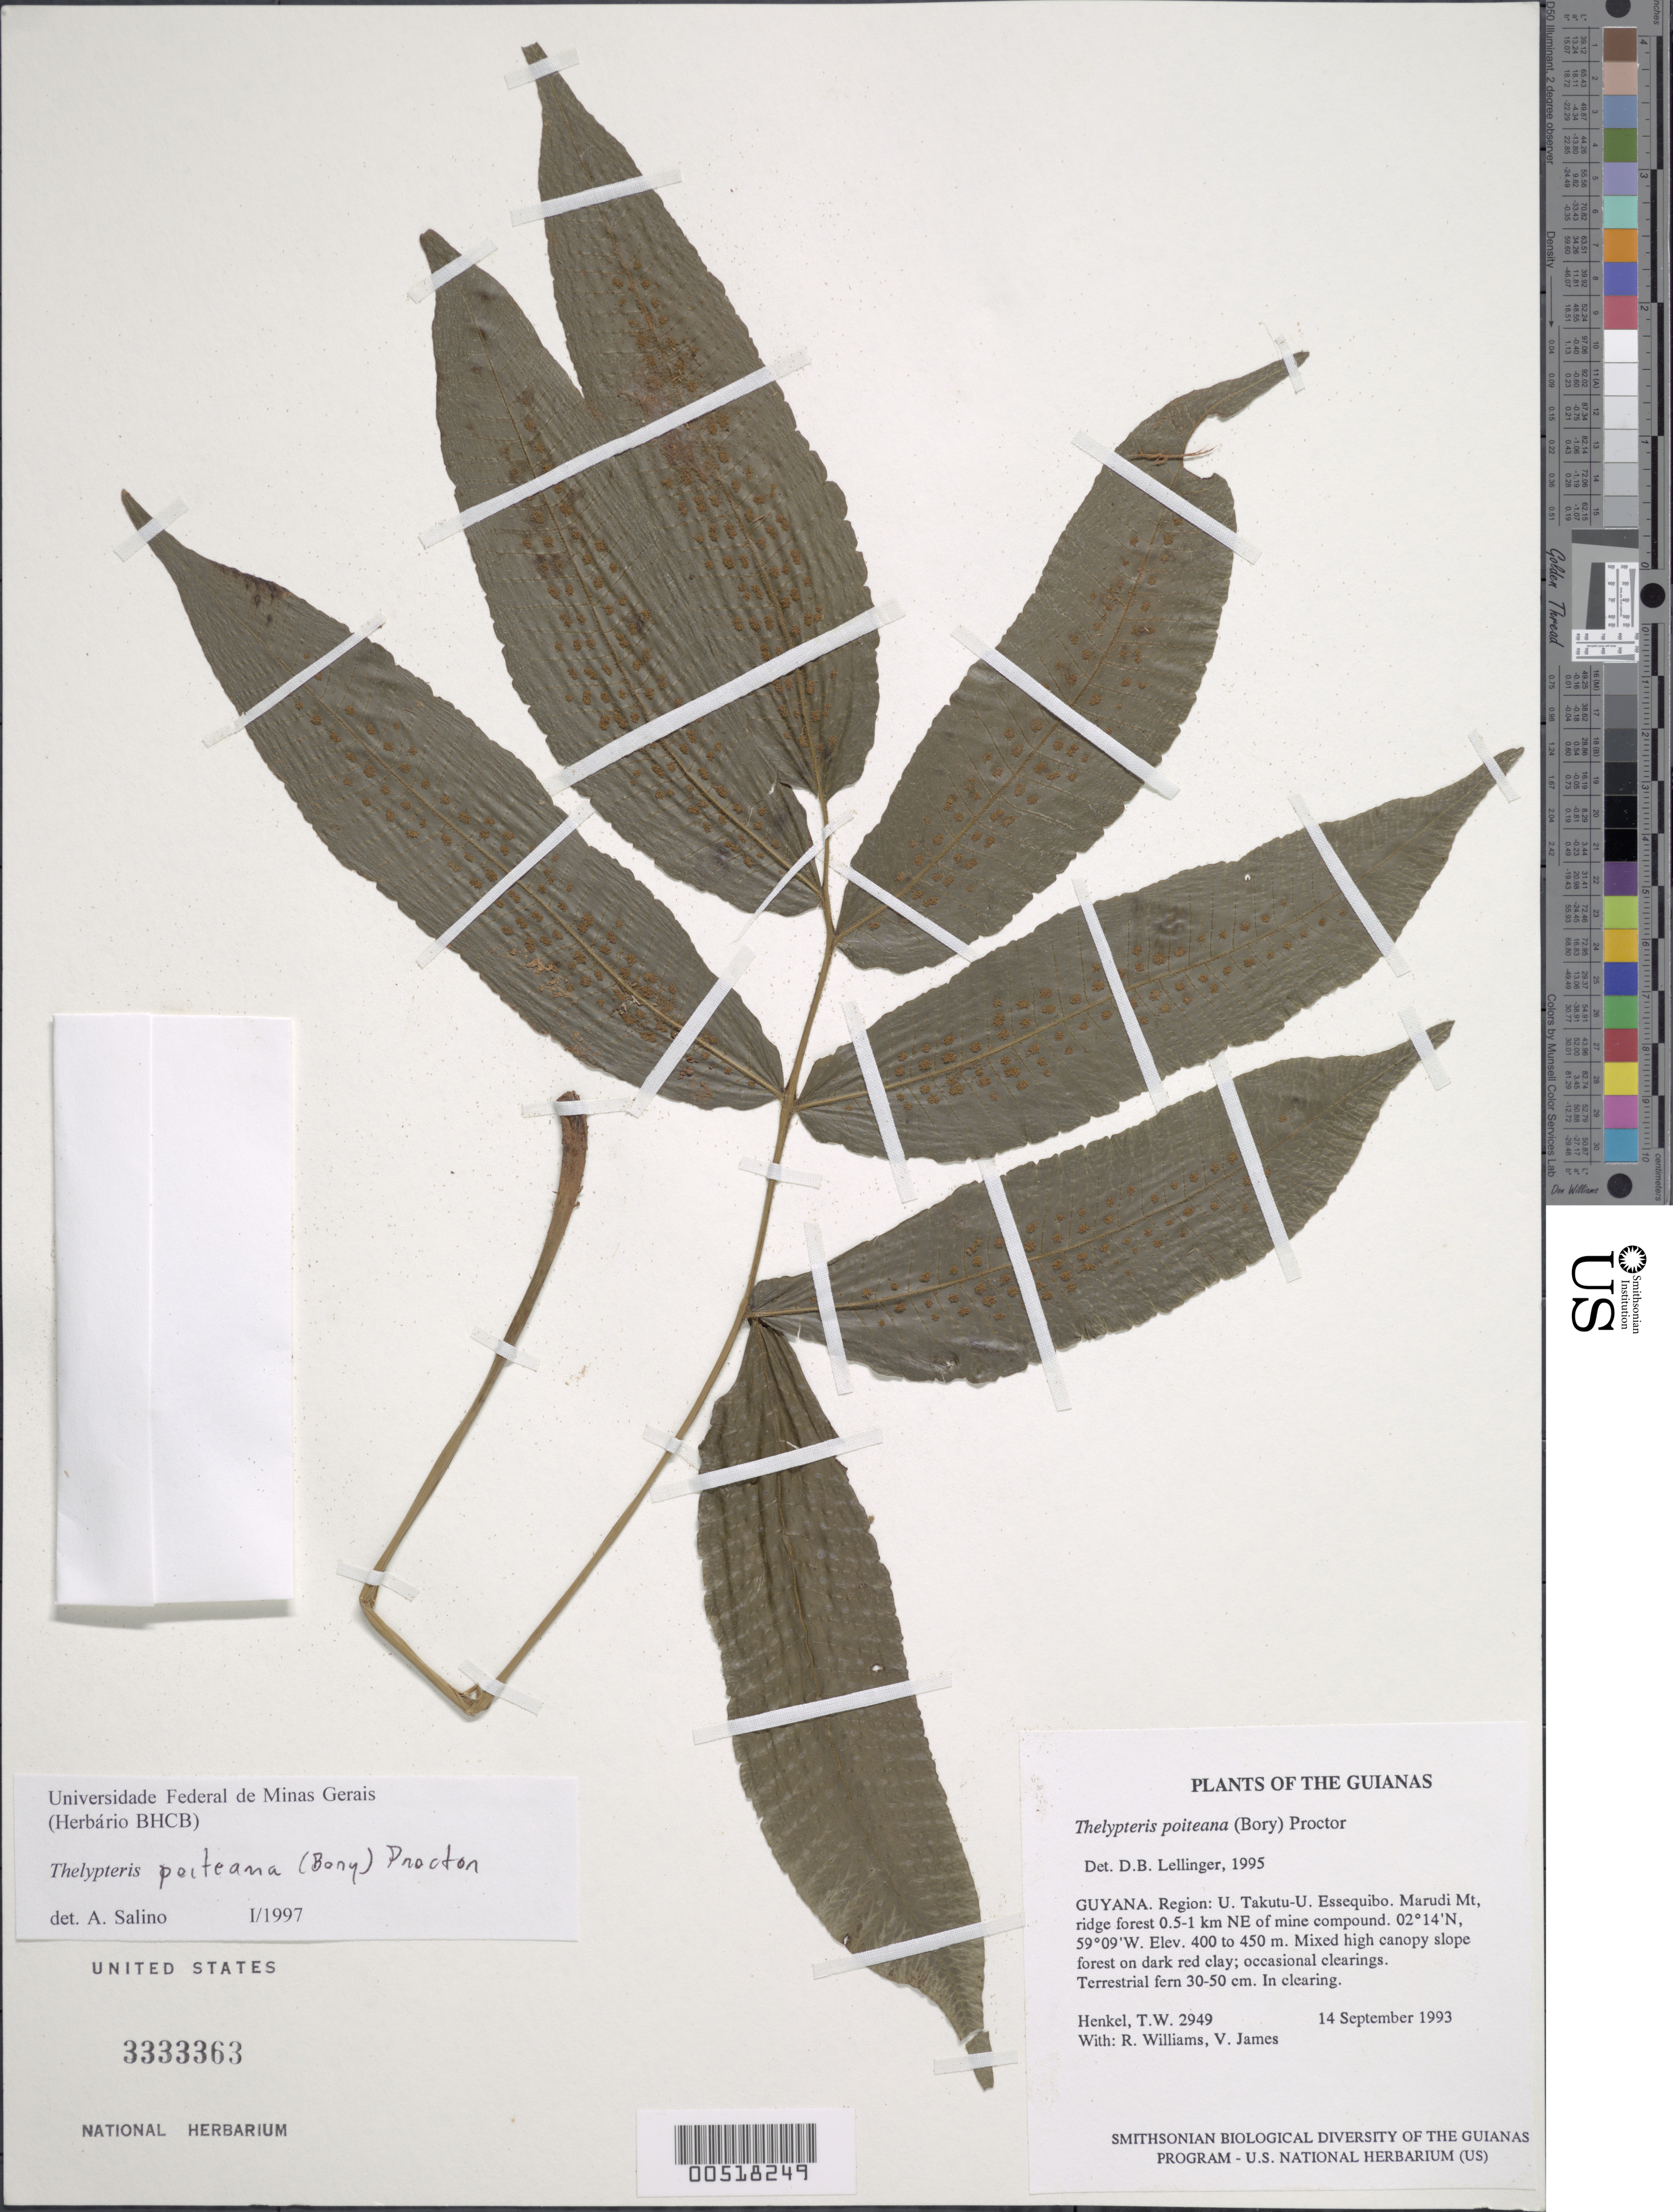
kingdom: Plantae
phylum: Tracheophyta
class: Polypodiopsida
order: Polypodiales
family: Thelypteridaceae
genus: Goniopteris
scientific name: Goniopteris poiteana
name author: (Bory) Ching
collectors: T. Henkel, R. Williams & V. James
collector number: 2949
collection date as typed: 14 September 1993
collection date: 1993-09-14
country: Guyana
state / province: U. Takutu-U. Essequibo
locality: Marudi Mt, ridge forest 0.5-1 km NE of mine compound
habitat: Mixed high canopy slope forest on dark red clay; occasional clearings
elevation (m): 400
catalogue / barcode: US 3333363